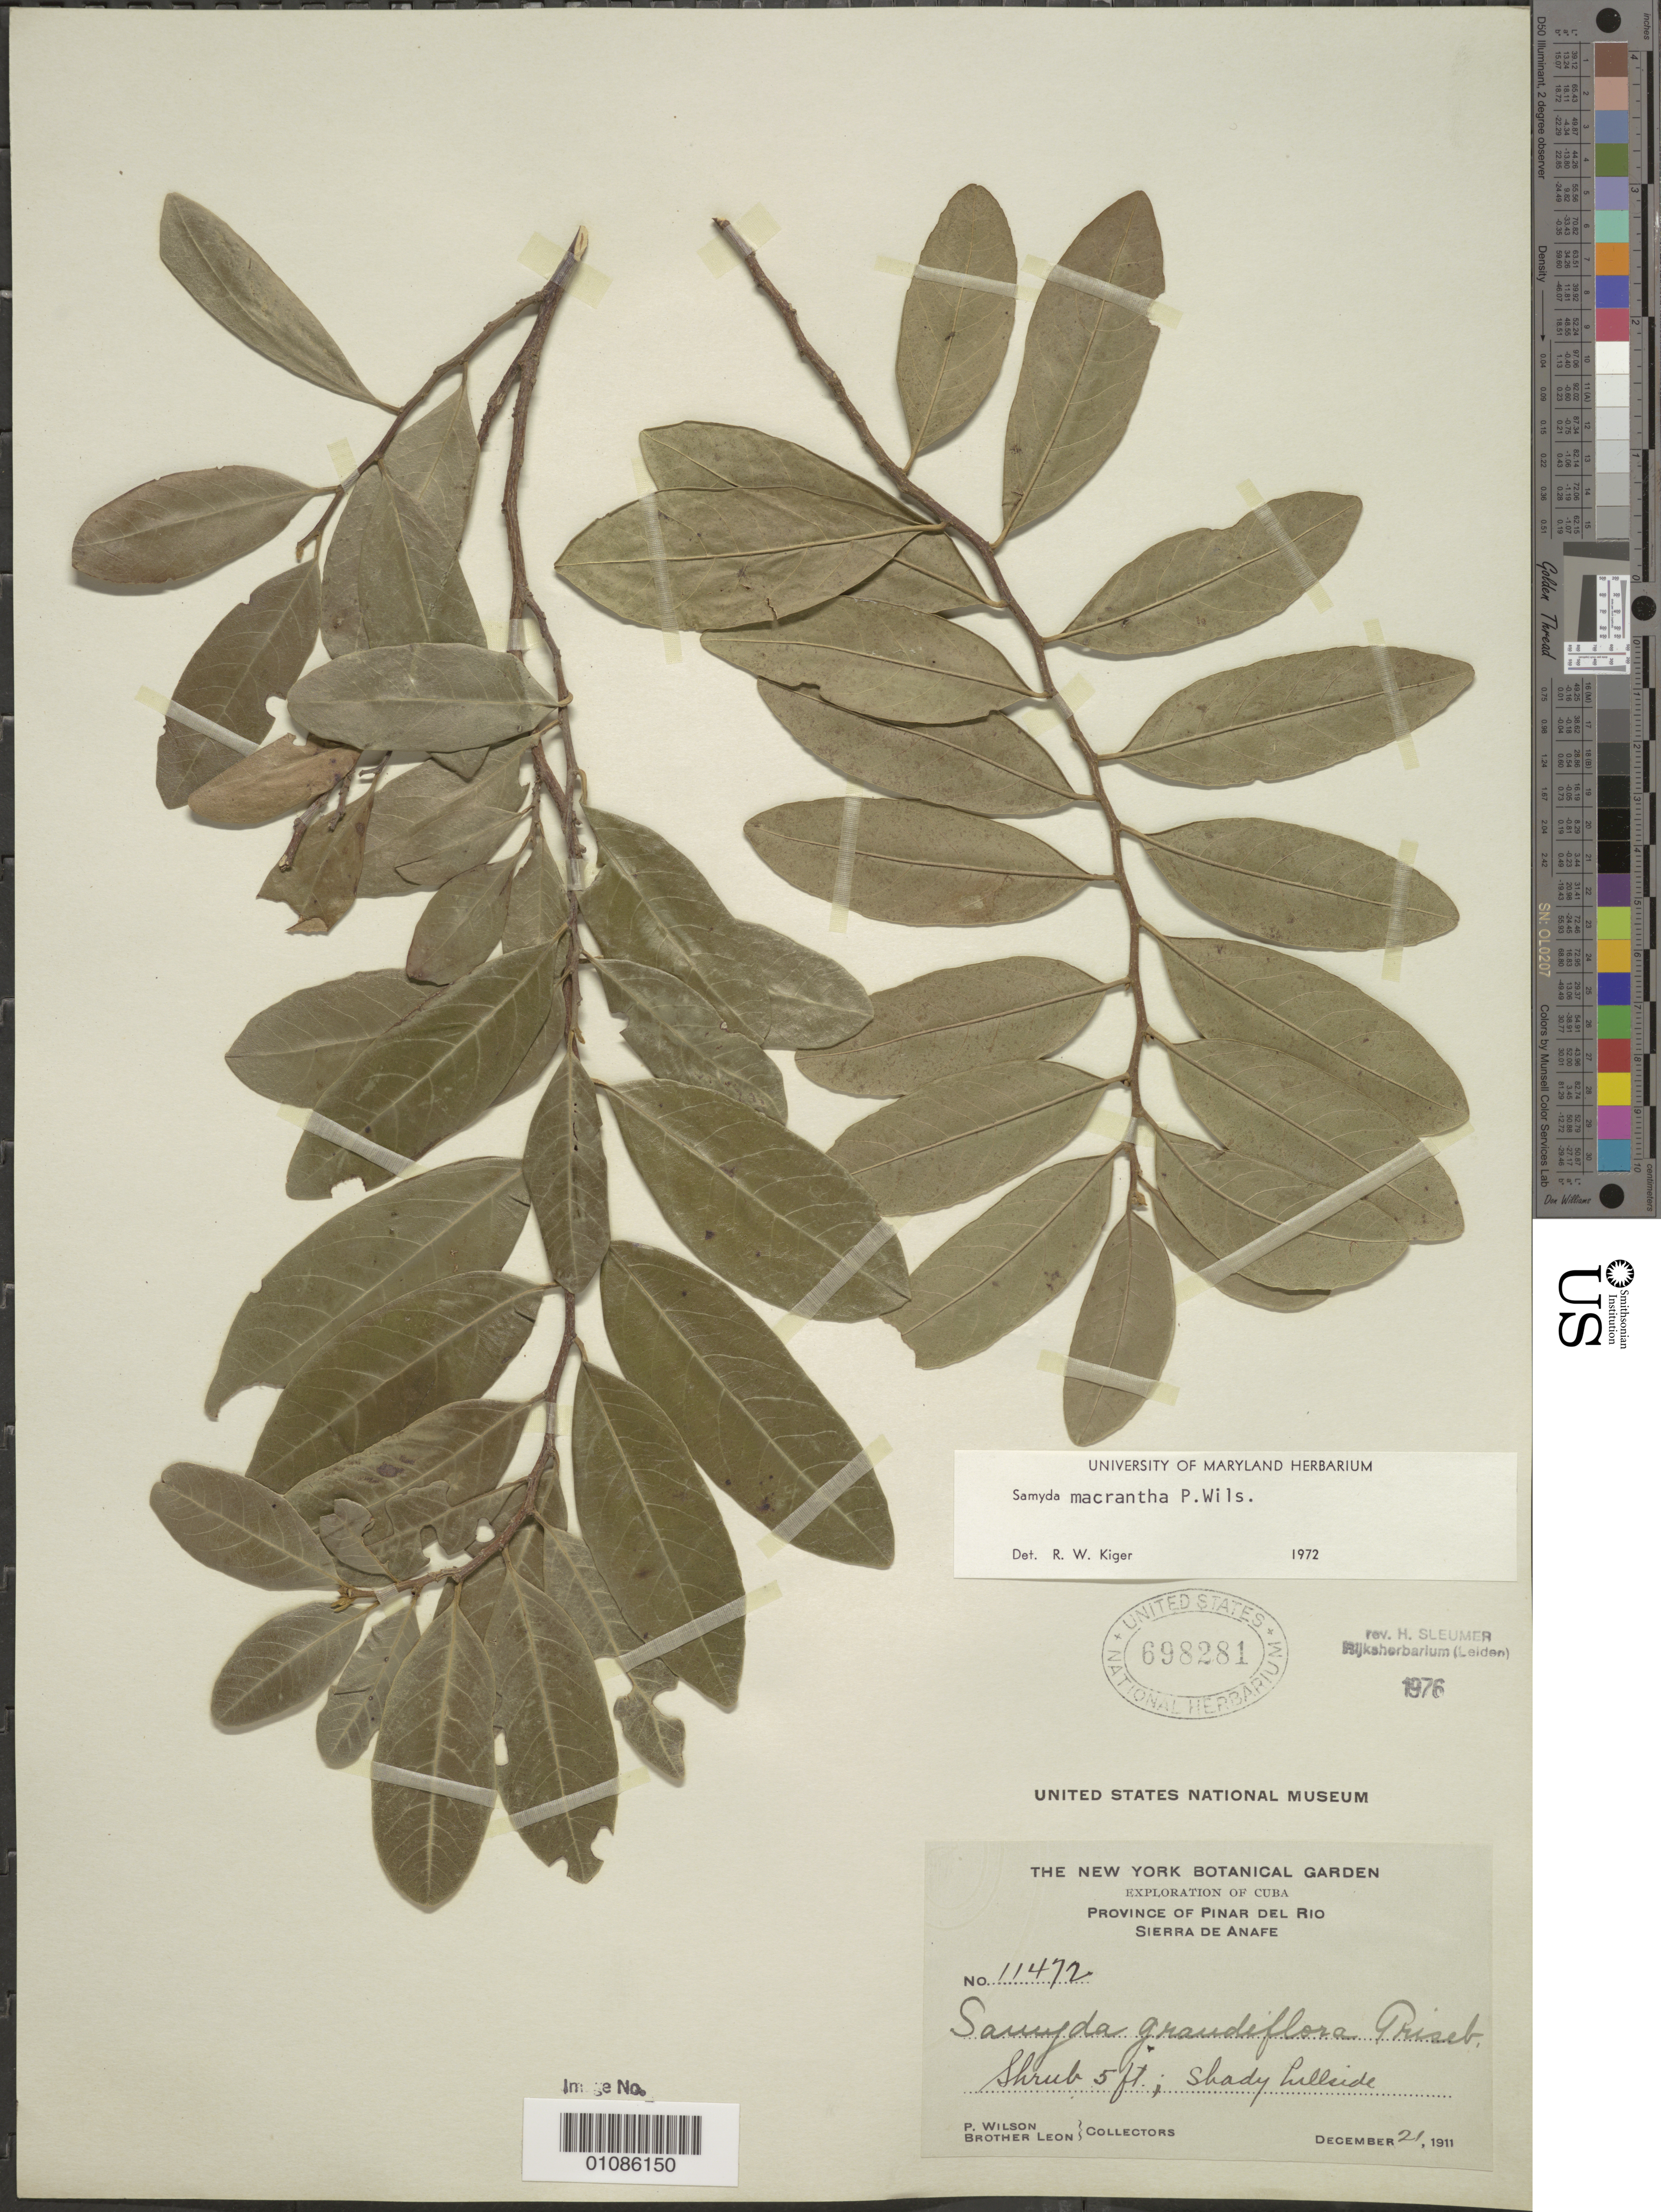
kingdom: Plantae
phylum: Tracheophyta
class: Magnoliopsida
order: Malpighiales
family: Salicaceae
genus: Casearia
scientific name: Casearia dolichanthera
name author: T. Samar. & M.H. Alford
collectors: P. Wilson & Bro. León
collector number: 11472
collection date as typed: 21 Dec 1911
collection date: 1911-12-21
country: Cuba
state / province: Pinar del Rio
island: Cuba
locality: Pinar del Rio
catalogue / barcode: US 698281